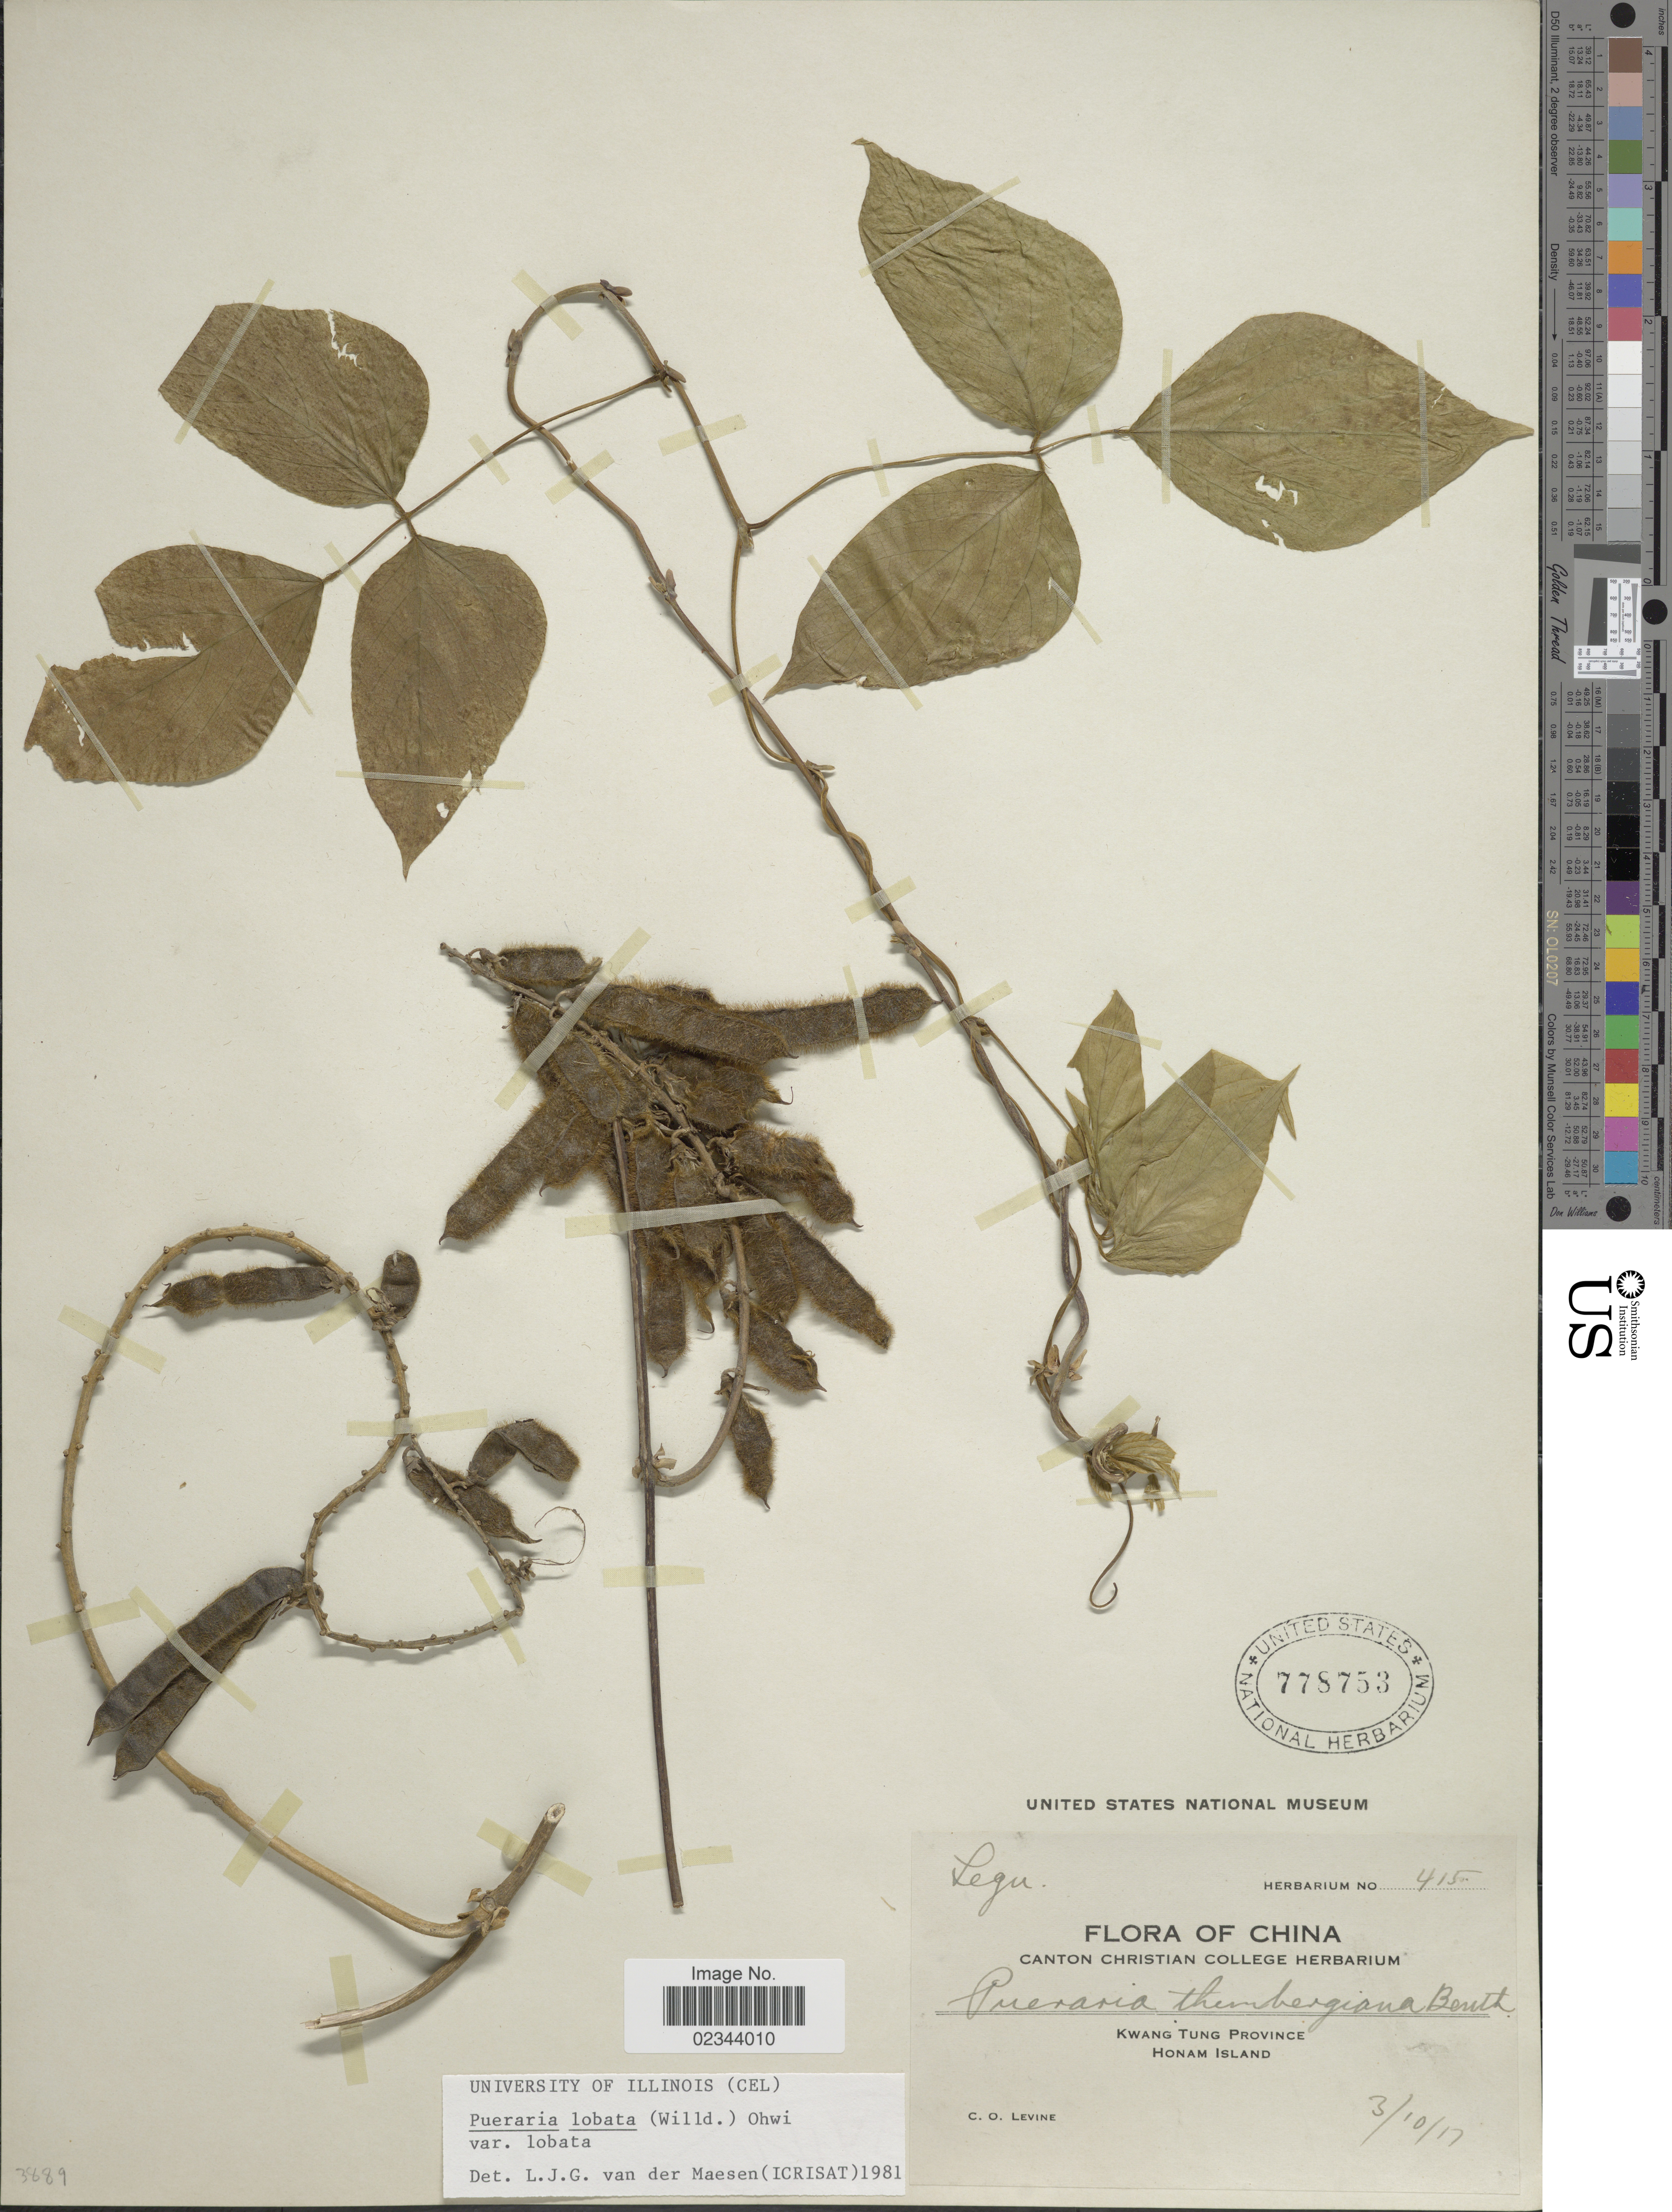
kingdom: Plantae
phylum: Tracheophyta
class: Magnoliopsida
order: Fabales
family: Fabaceae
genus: Pueraria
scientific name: Pueraria lobata var. lobata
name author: (Willd.) Ohwi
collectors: C. O. Levine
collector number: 415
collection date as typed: Transcribed d/m/y: 3/10/17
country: China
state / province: Guangdong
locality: Kwang Tung Province Honam Island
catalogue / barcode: US 778753